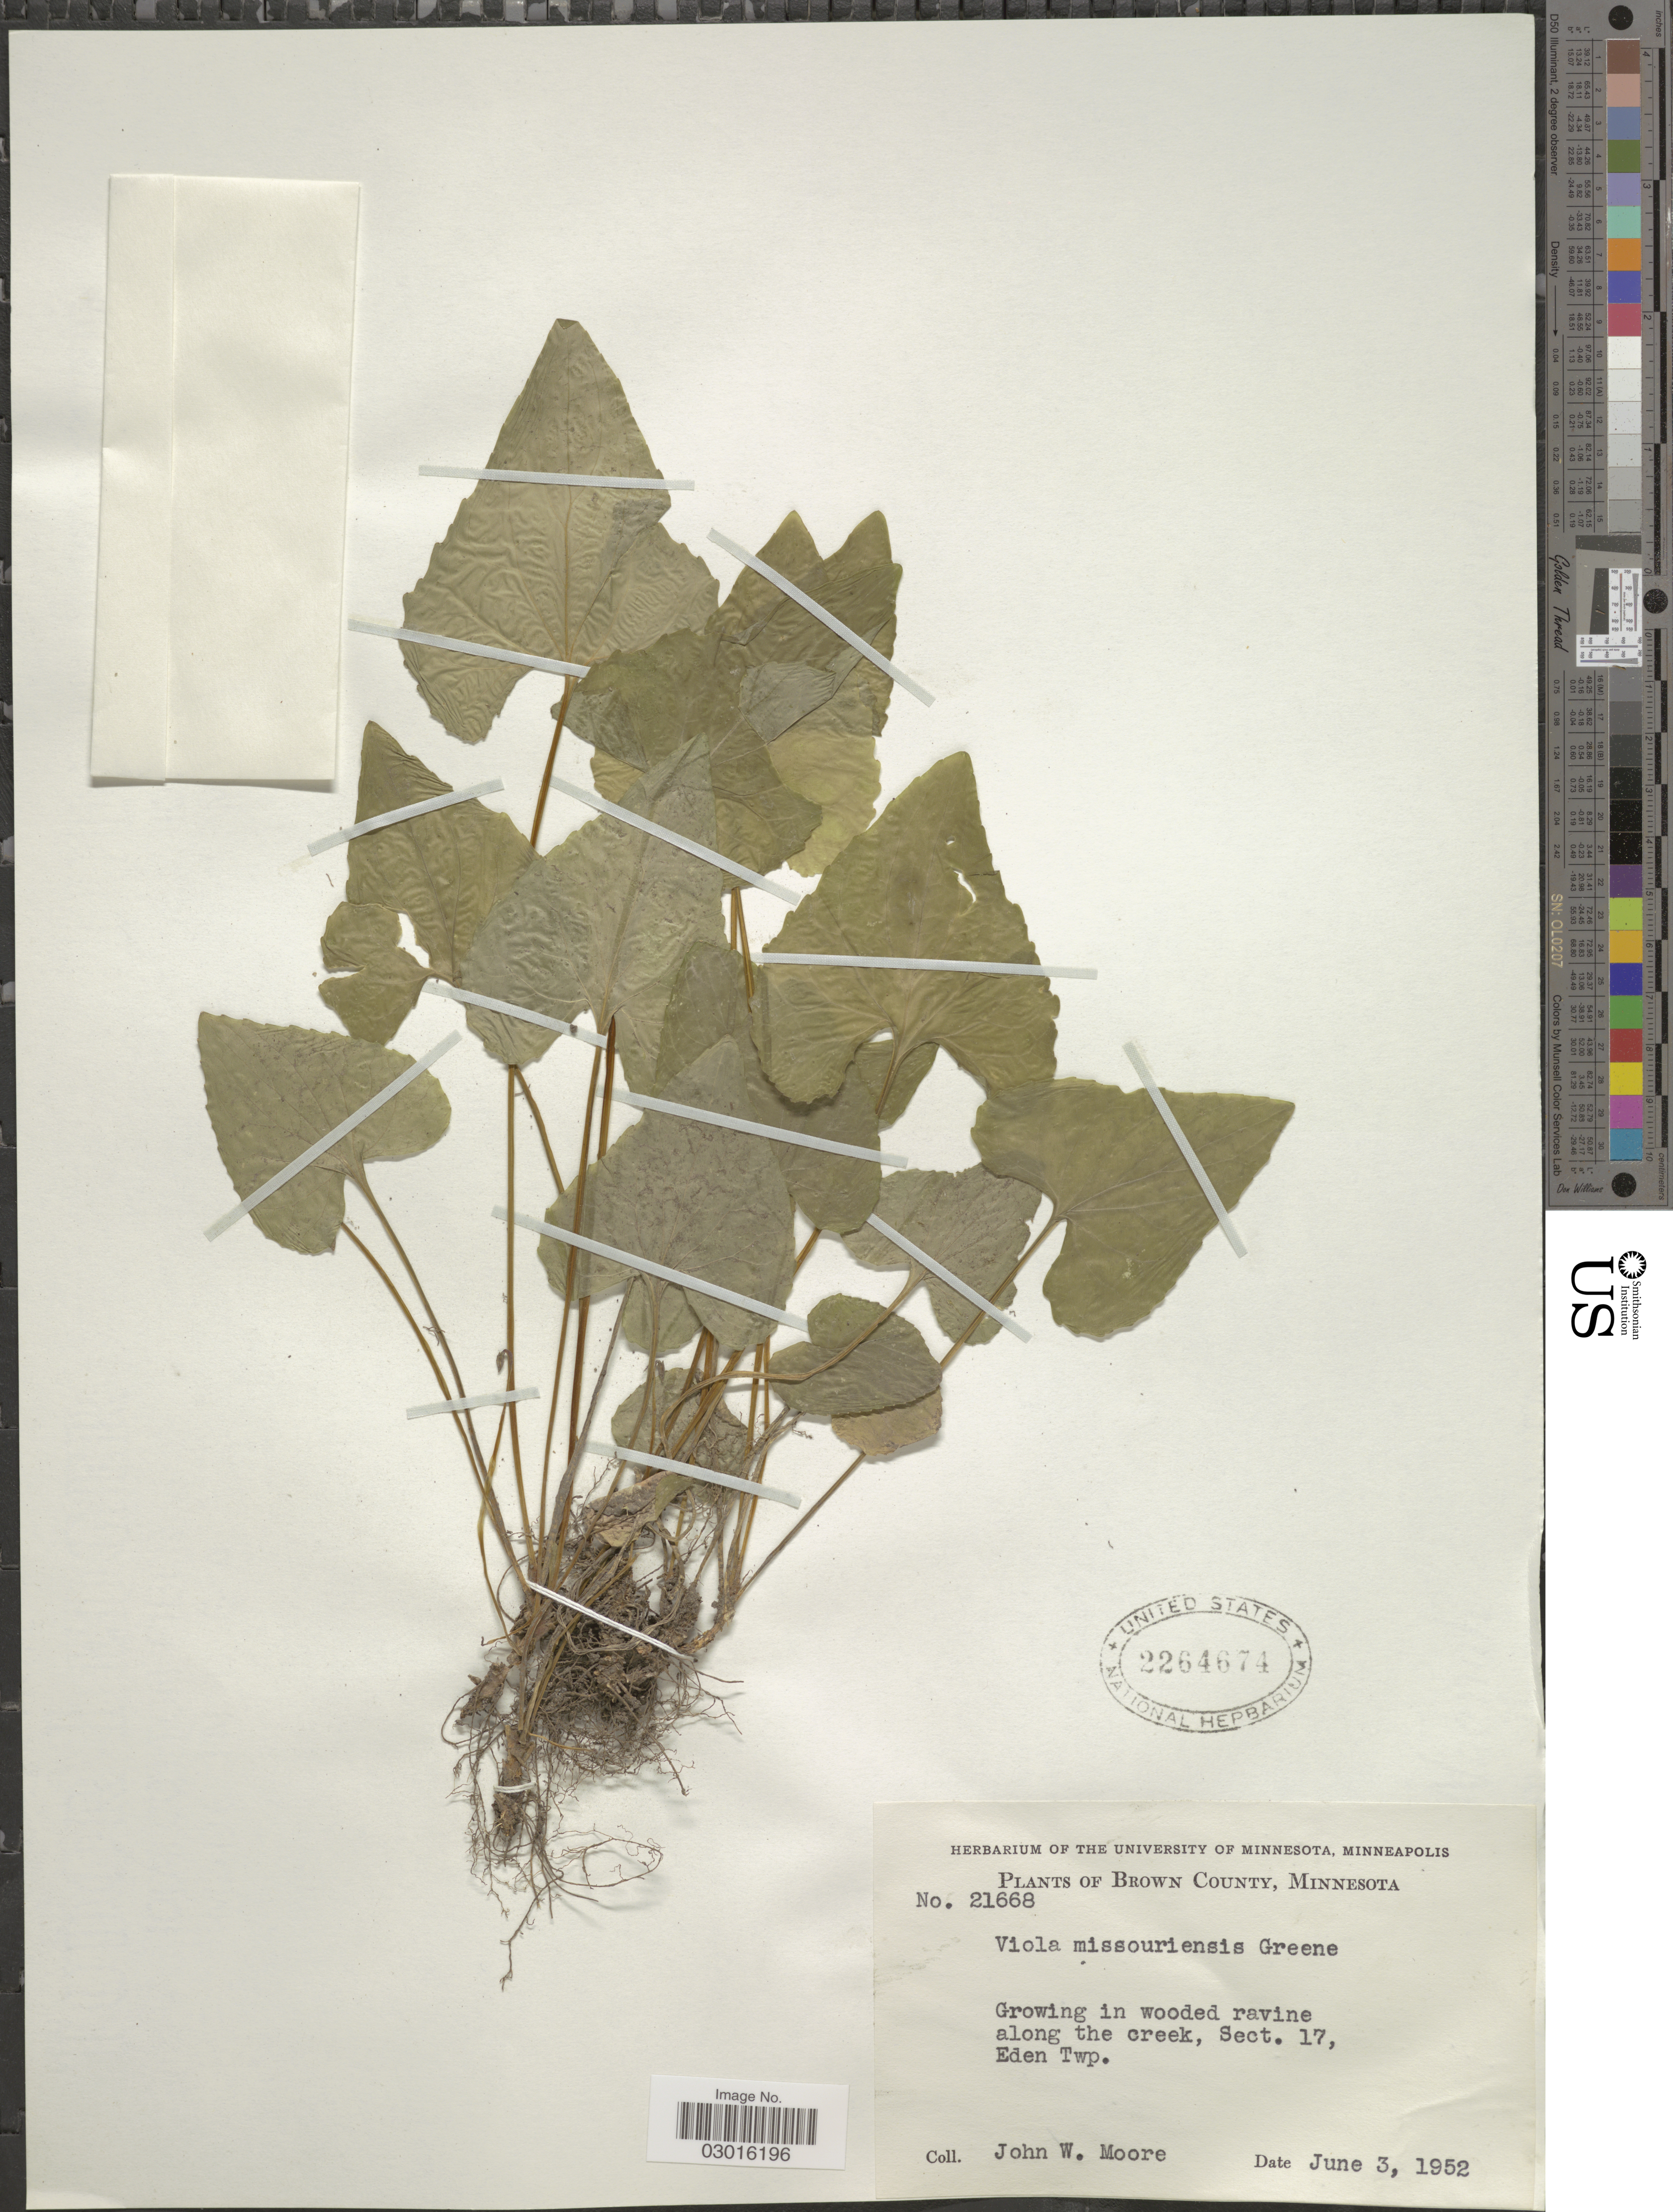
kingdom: Plantae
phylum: Tracheophyta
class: Magnoliopsida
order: Malpighiales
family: Violaceae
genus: Viola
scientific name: Viola missouriensis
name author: Greene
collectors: J. Moore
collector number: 21668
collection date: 1952-06-03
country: United States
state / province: Minnesota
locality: Brown County, Growing in wooded ravine along the creek, Sect. 17, Eden Twp.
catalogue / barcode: US 2264674